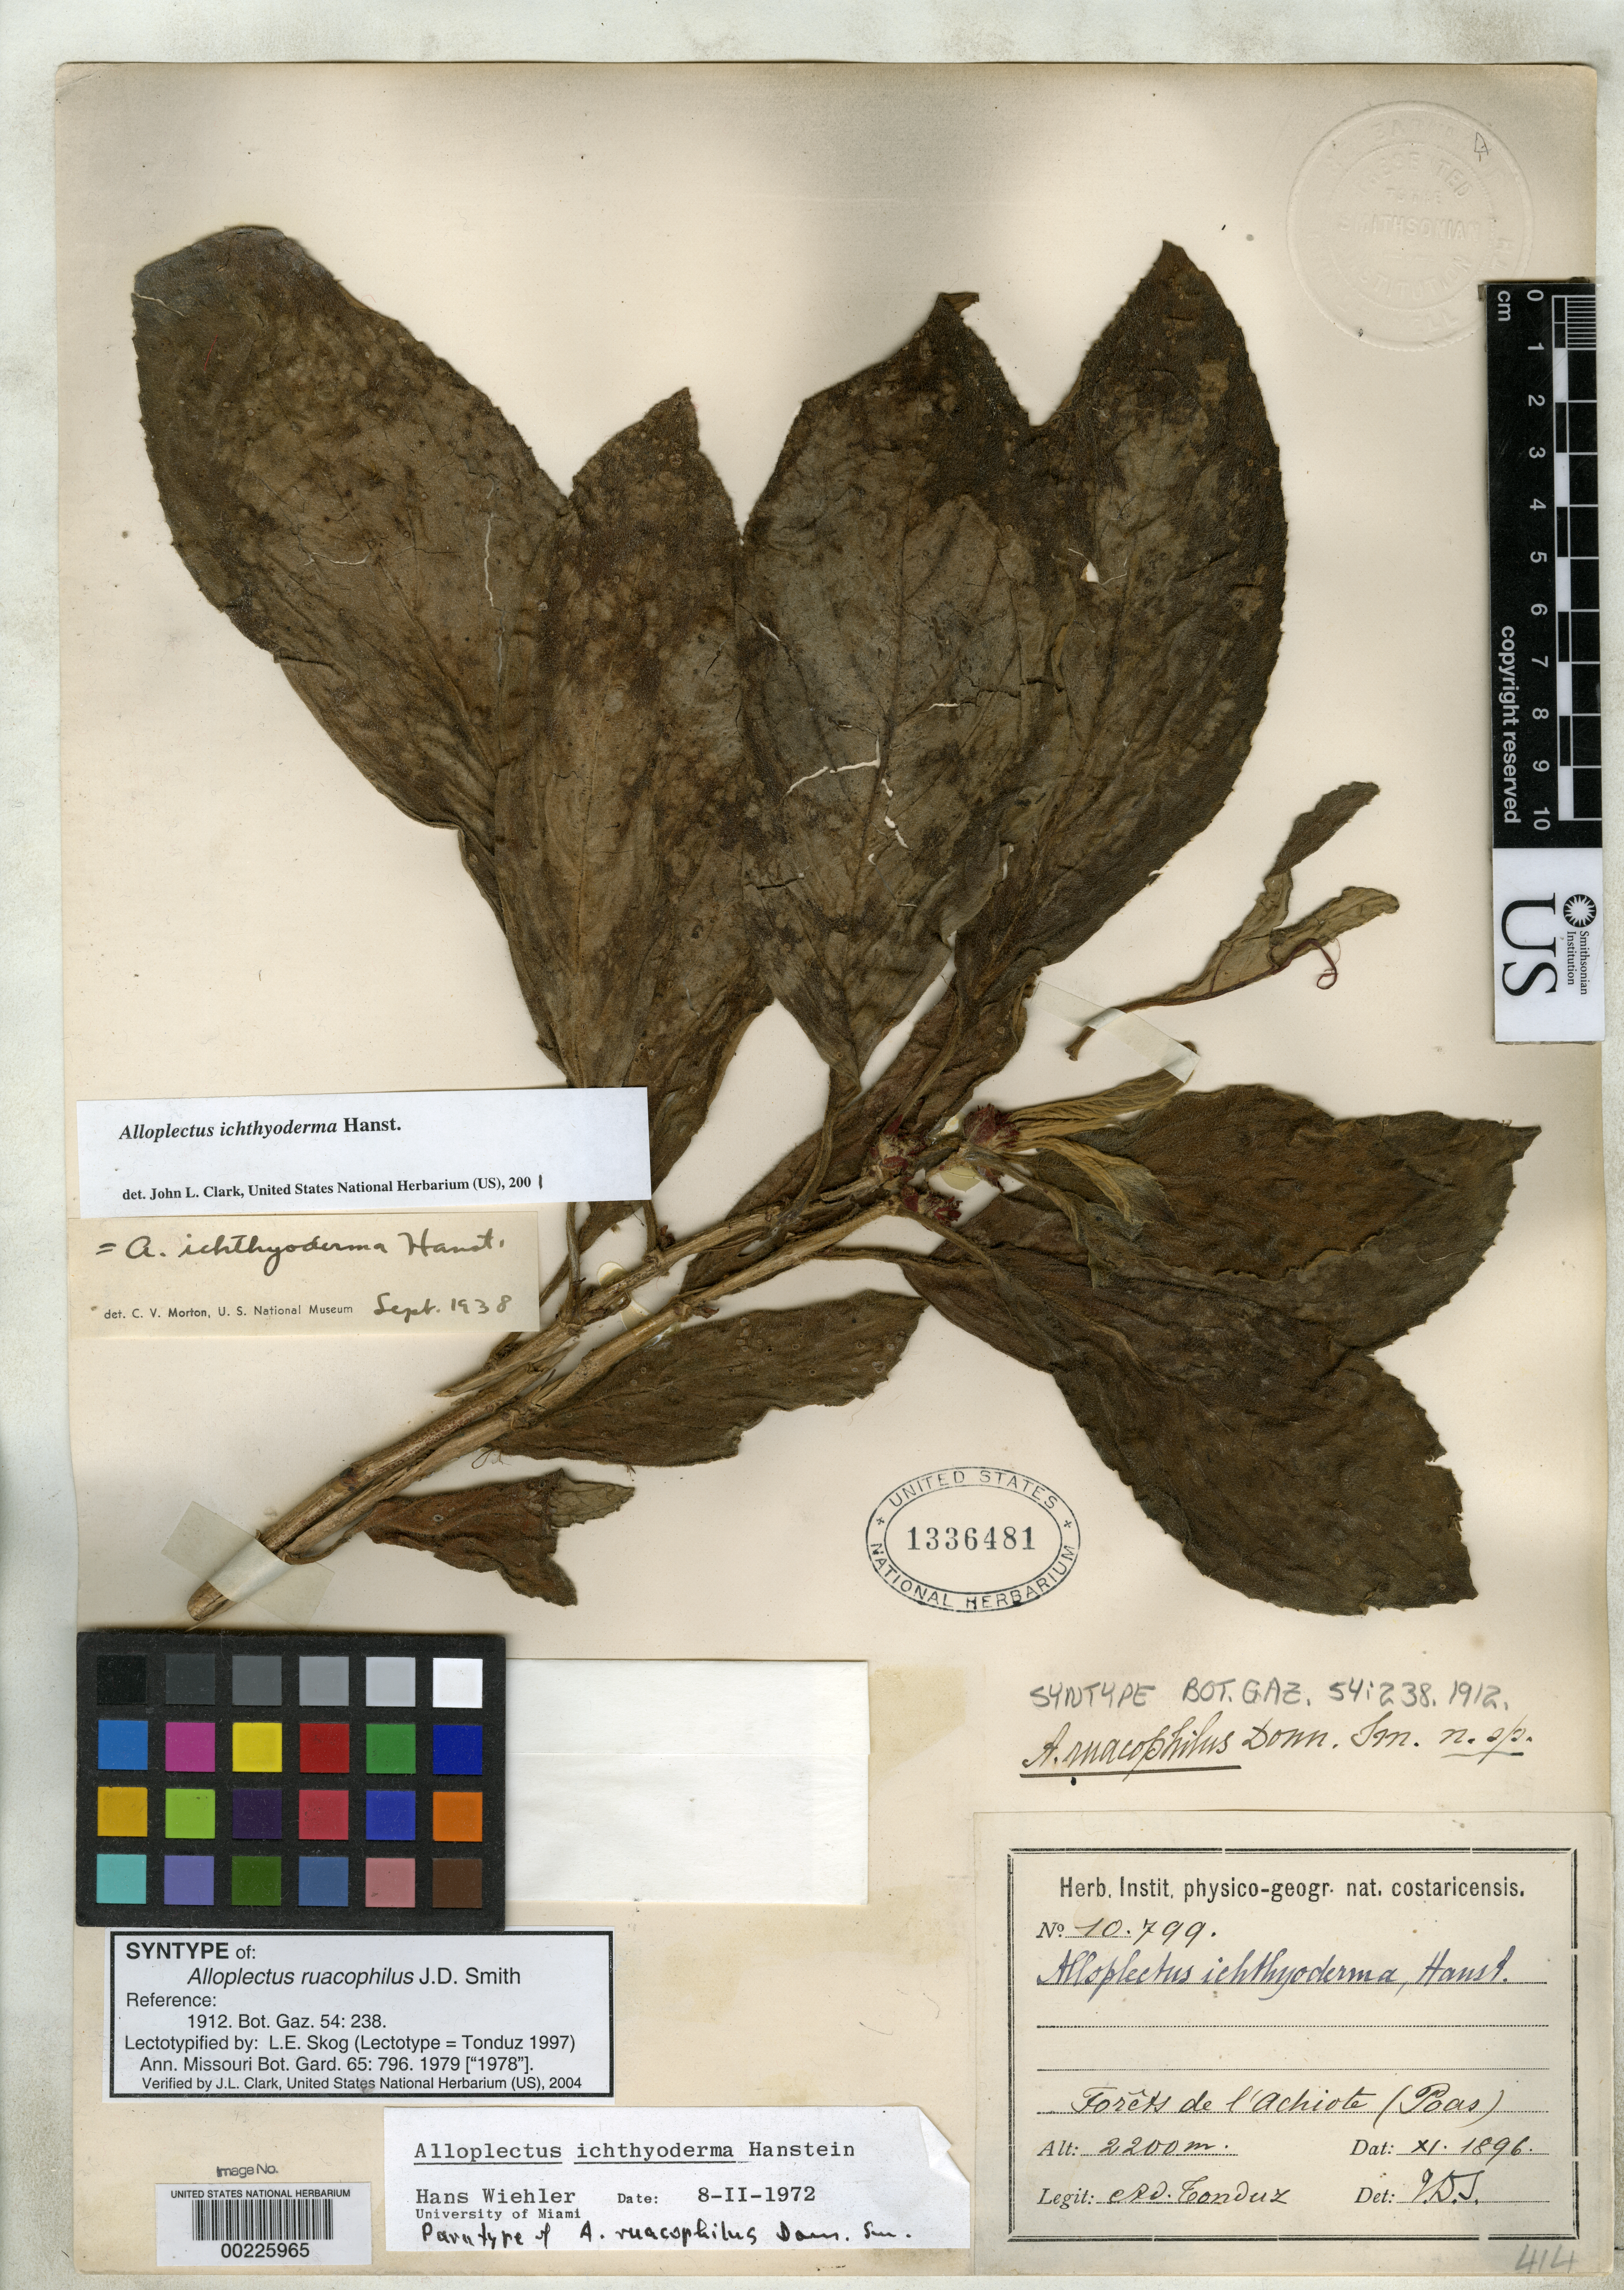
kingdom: Plantae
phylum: Tracheophyta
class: Magnoliopsida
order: Lamiales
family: Gesneriaceae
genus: Alloplectus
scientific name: Alloplectus ruacophilus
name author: Donn. Sm.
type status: Syntype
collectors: A. Tonduz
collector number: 10799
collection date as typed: Nov 1896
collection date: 1896-11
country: Costa Rica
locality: Forêts de l'Achiote (Poas).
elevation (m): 2200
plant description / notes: Tonduz 1997 selected as lectotype by Skog (1979, Ann. Missouri Bot. Gard. 54: 238).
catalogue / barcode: US 1336481